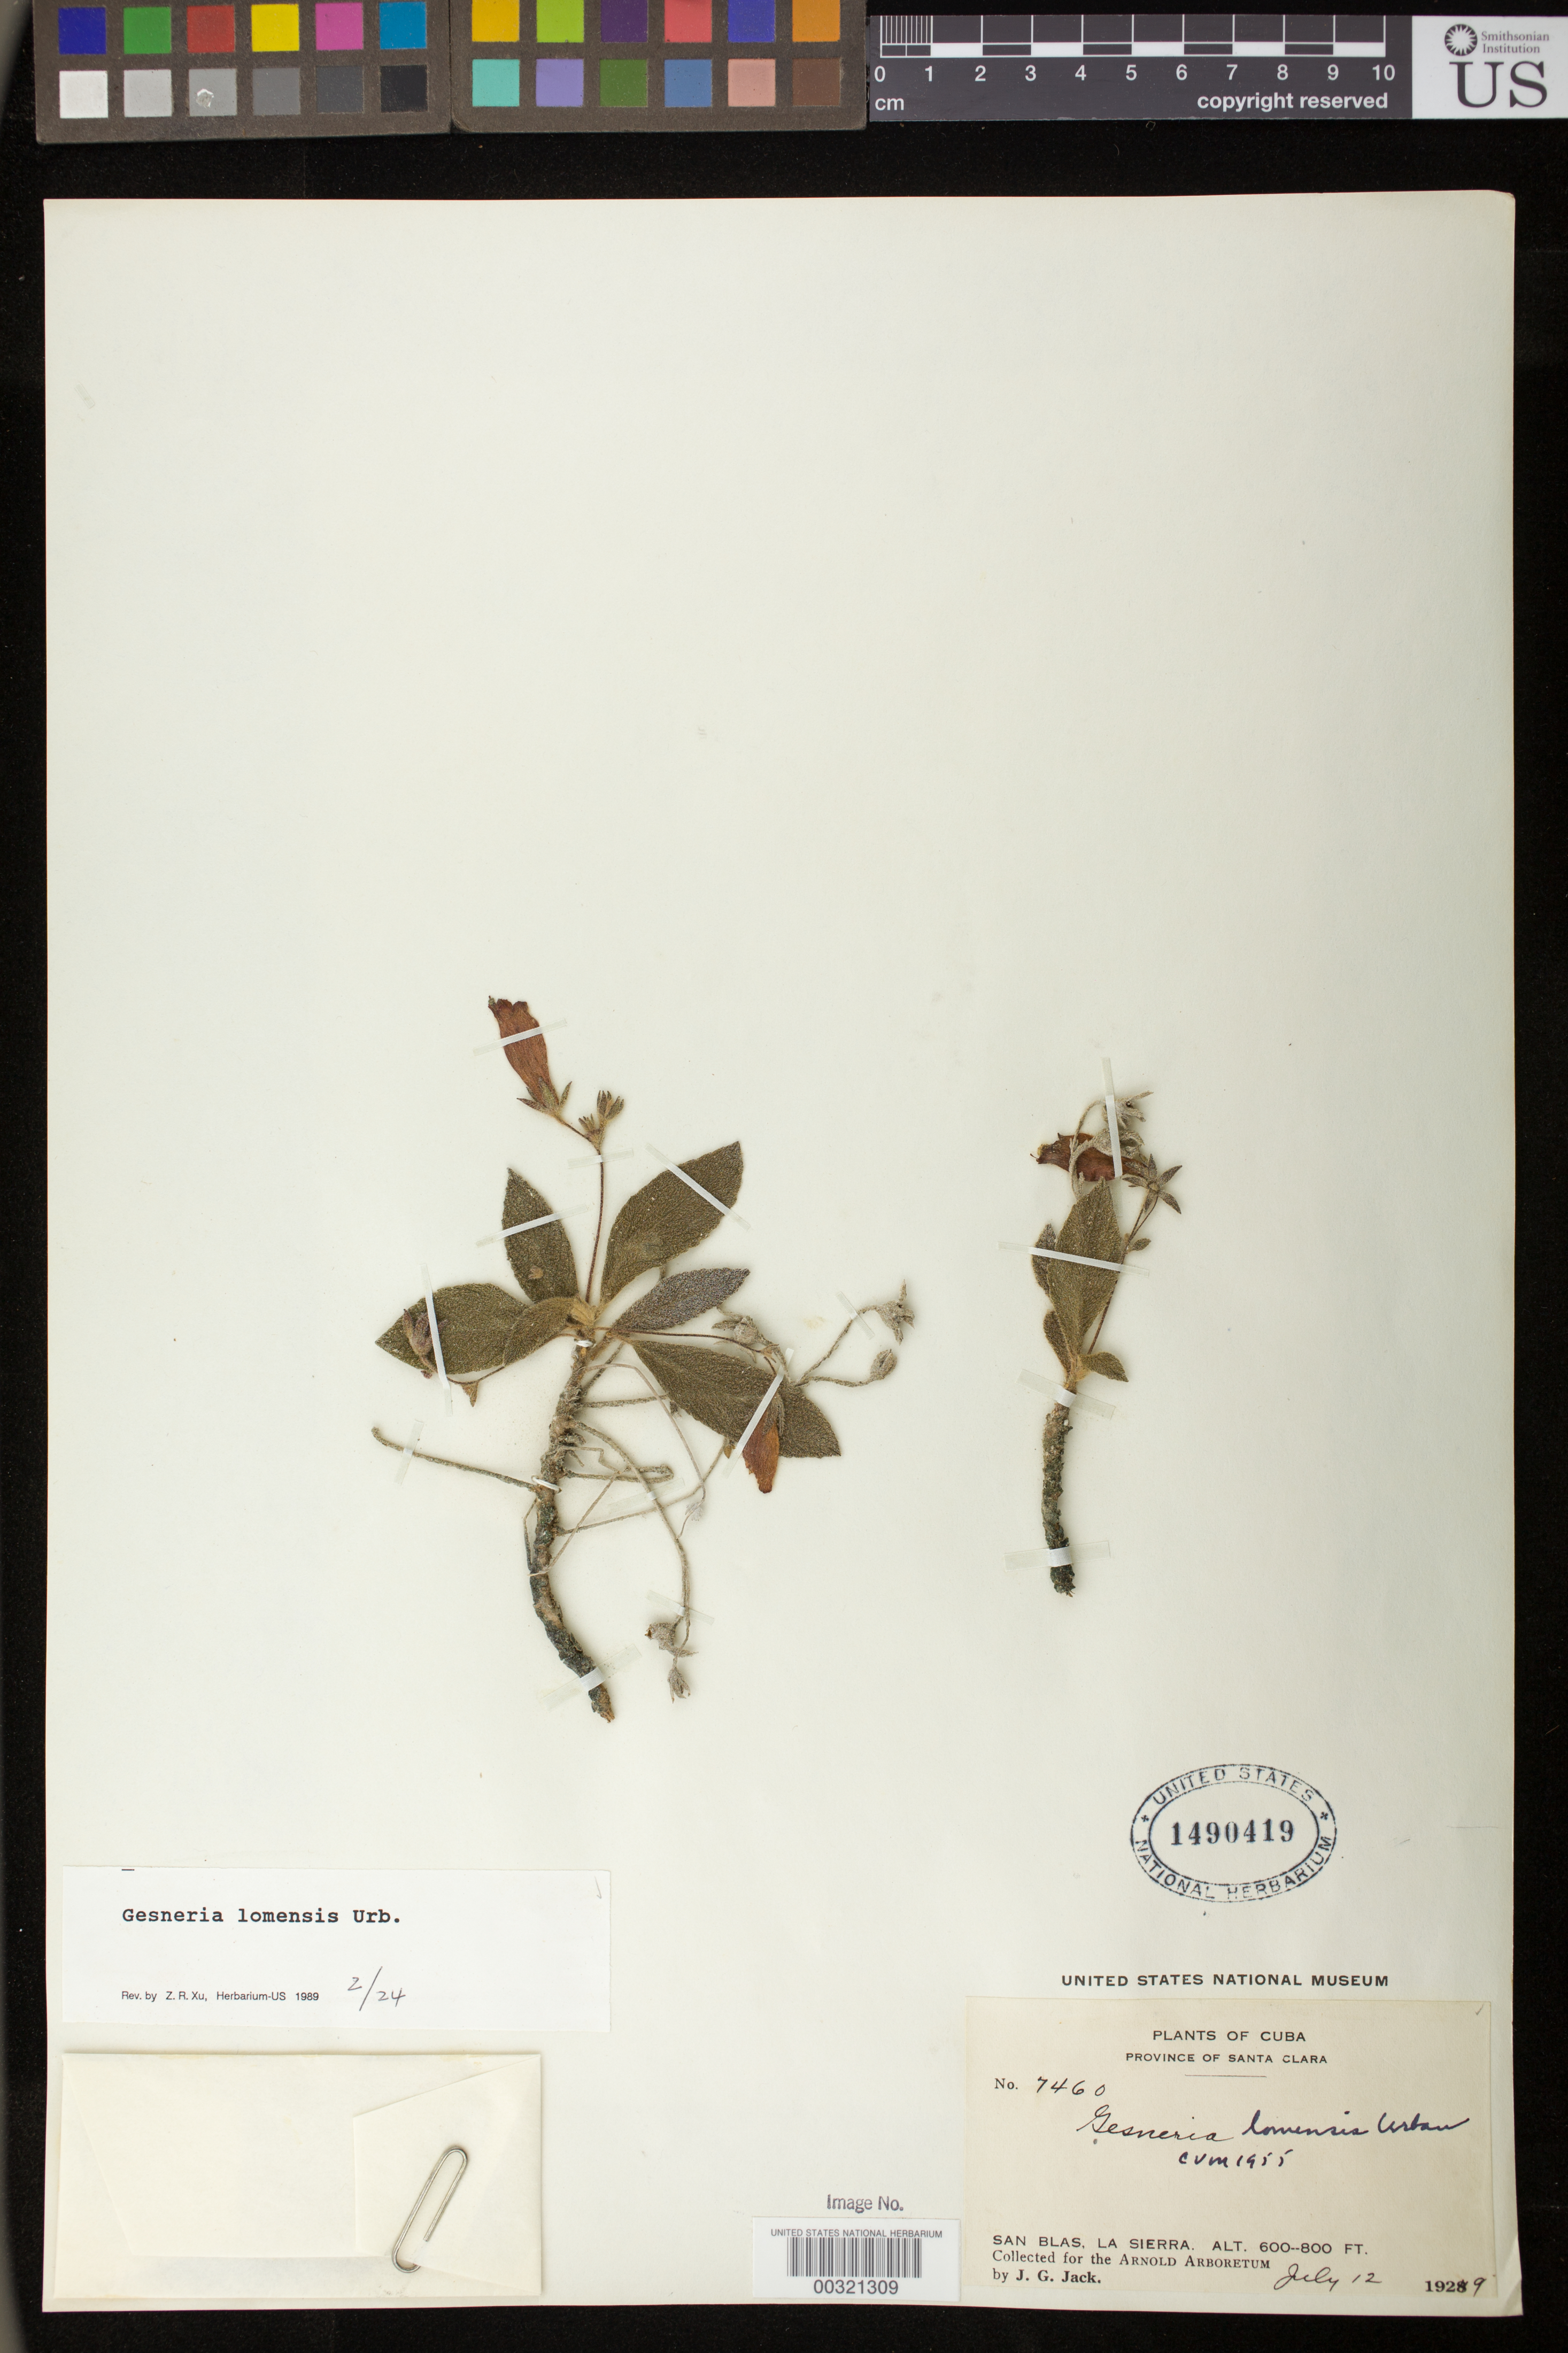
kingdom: Plantae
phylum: Tracheophyta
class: Magnoliopsida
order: Lamiales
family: Gesneriaceae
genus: Gesneria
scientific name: Gesneria lomensis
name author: Urb.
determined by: Skog, Laurence E.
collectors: J. G. Jack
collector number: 7460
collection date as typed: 12 Jul 1929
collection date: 1929-07-12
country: Cuba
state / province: Las Villas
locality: (Santa Clara); San Blas, La Sierra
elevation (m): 183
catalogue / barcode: US 1490419